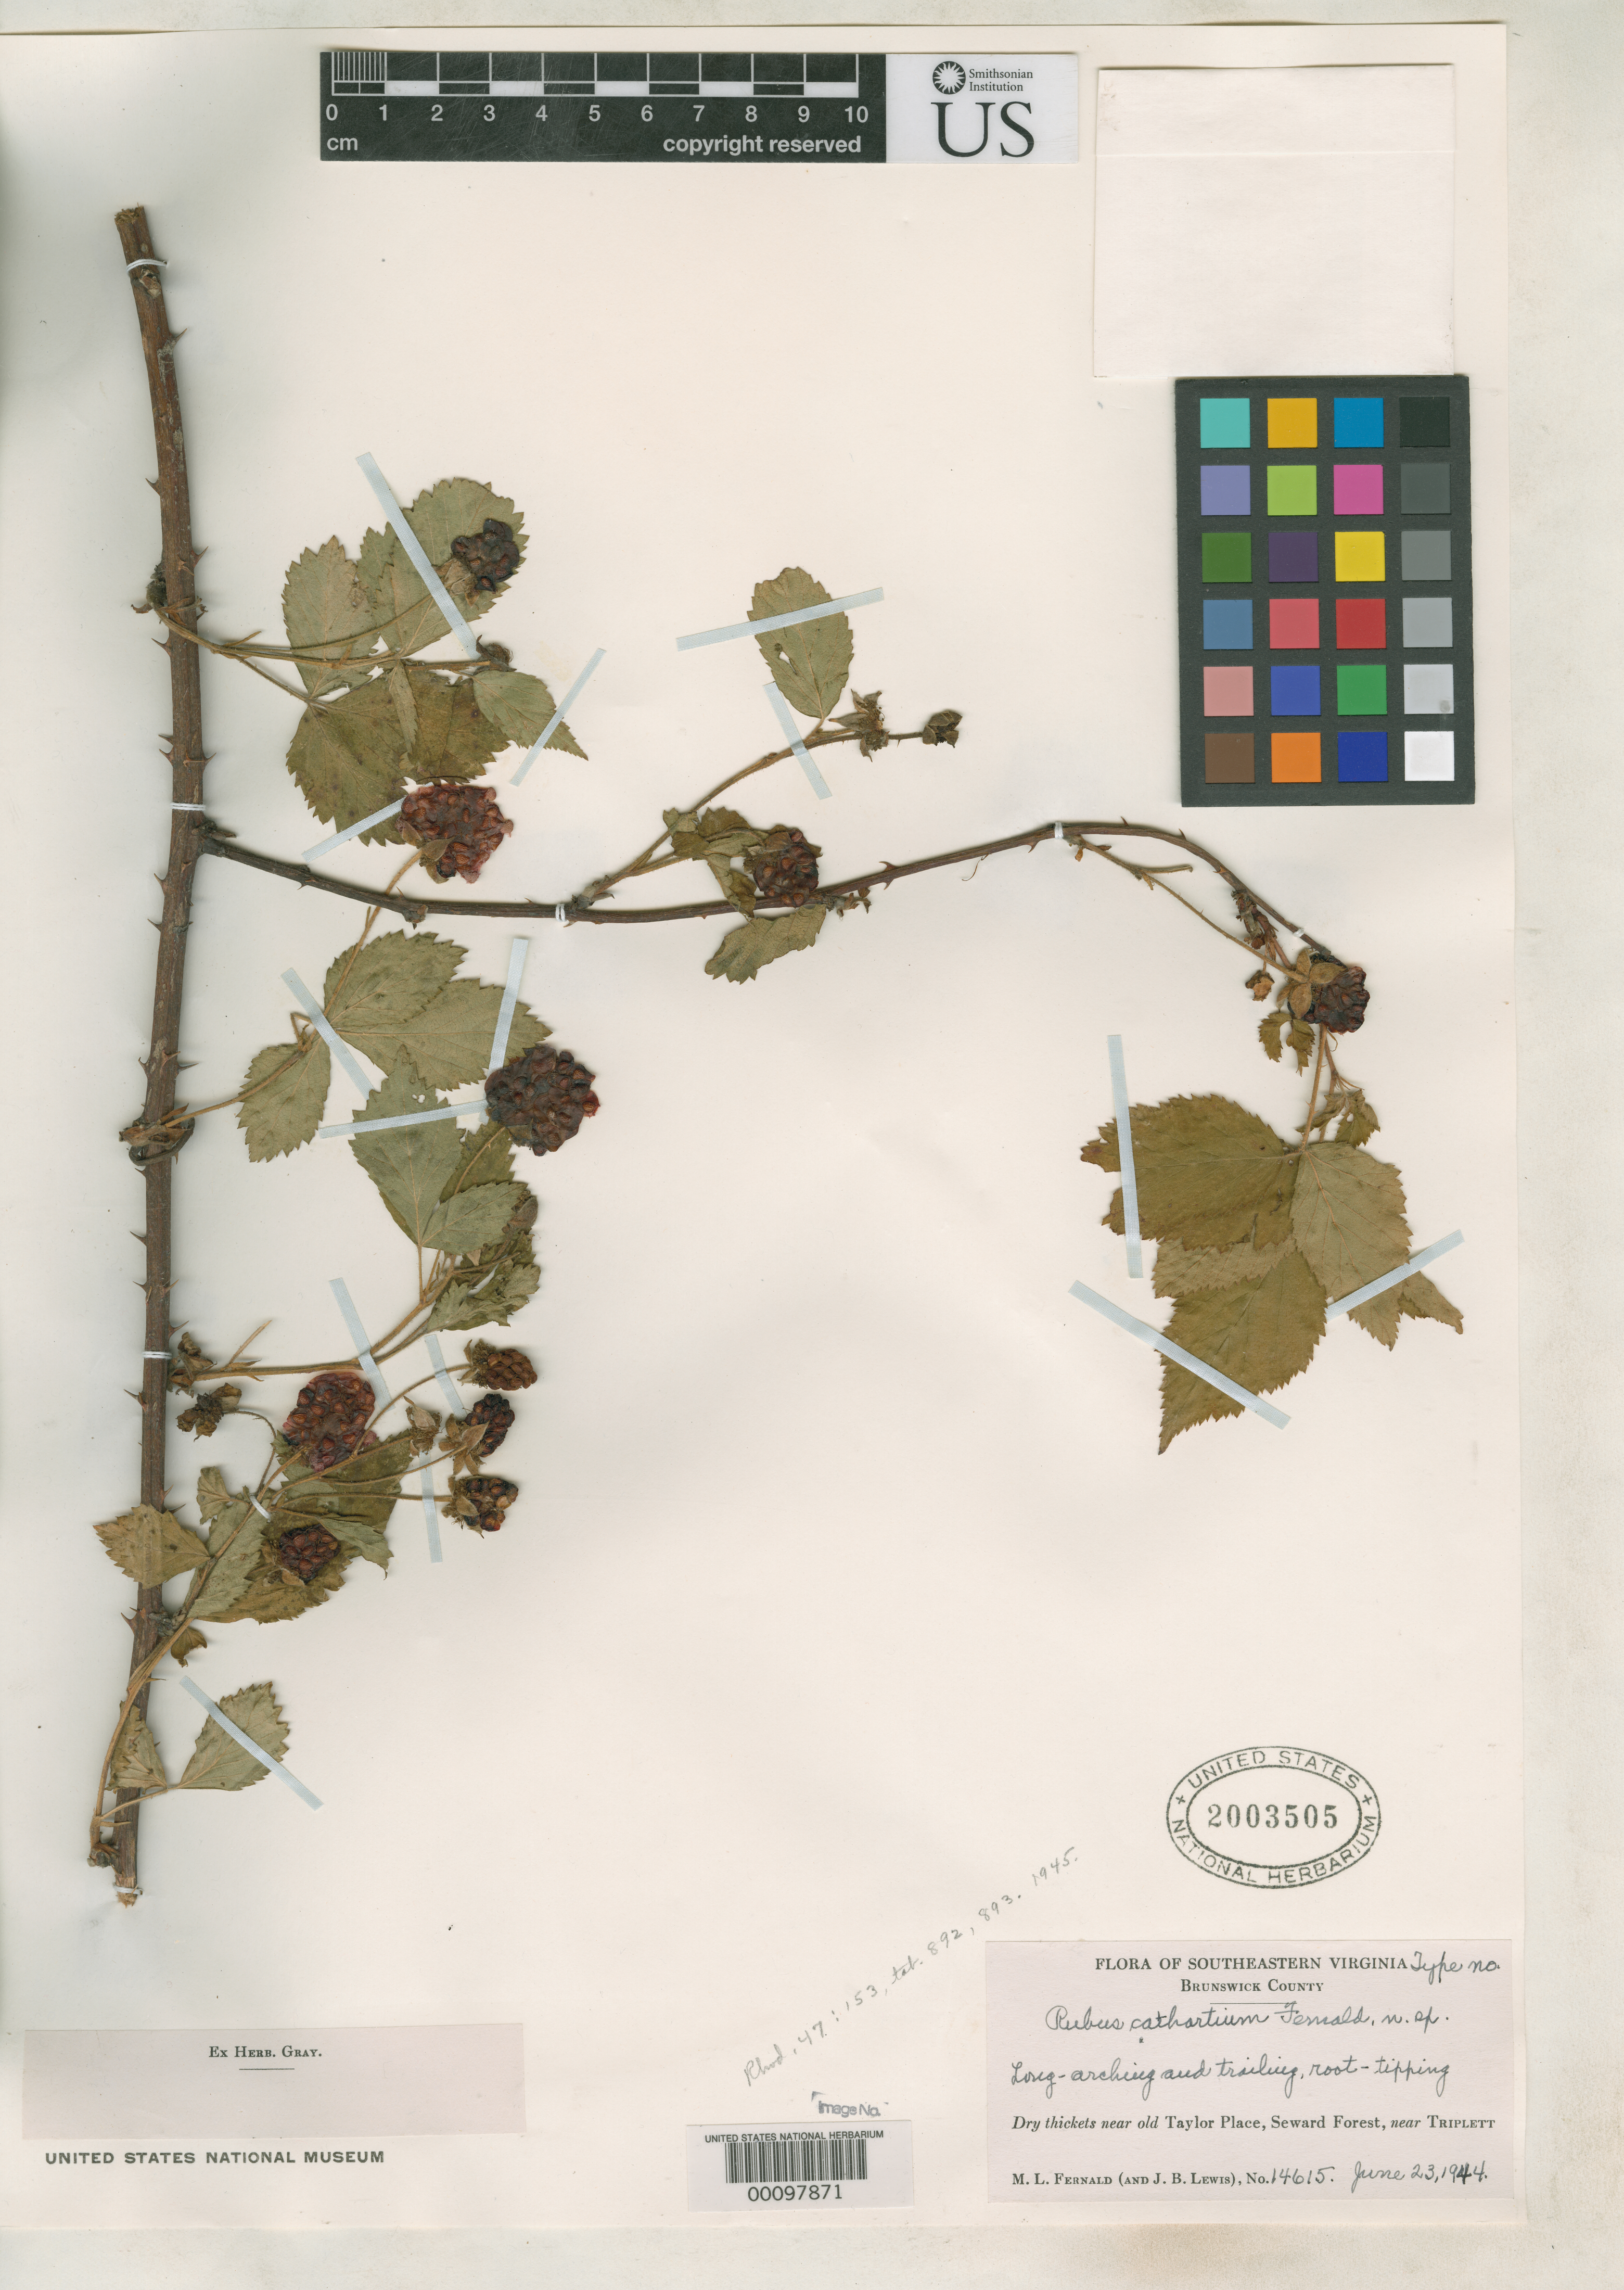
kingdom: Plantae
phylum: Tracheophyta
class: Magnoliopsida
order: Rosales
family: Rosaceae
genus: Rubus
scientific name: Rubus cathartium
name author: Fernald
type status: Isotype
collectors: M. L. Fernald & J. B. Lewis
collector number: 14615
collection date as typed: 23 Jun 1944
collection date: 1944-06-23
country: United States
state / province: Virginia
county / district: Brunswick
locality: Near old Taylor Place, Seward Forest, near Triplett.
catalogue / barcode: US 2003505